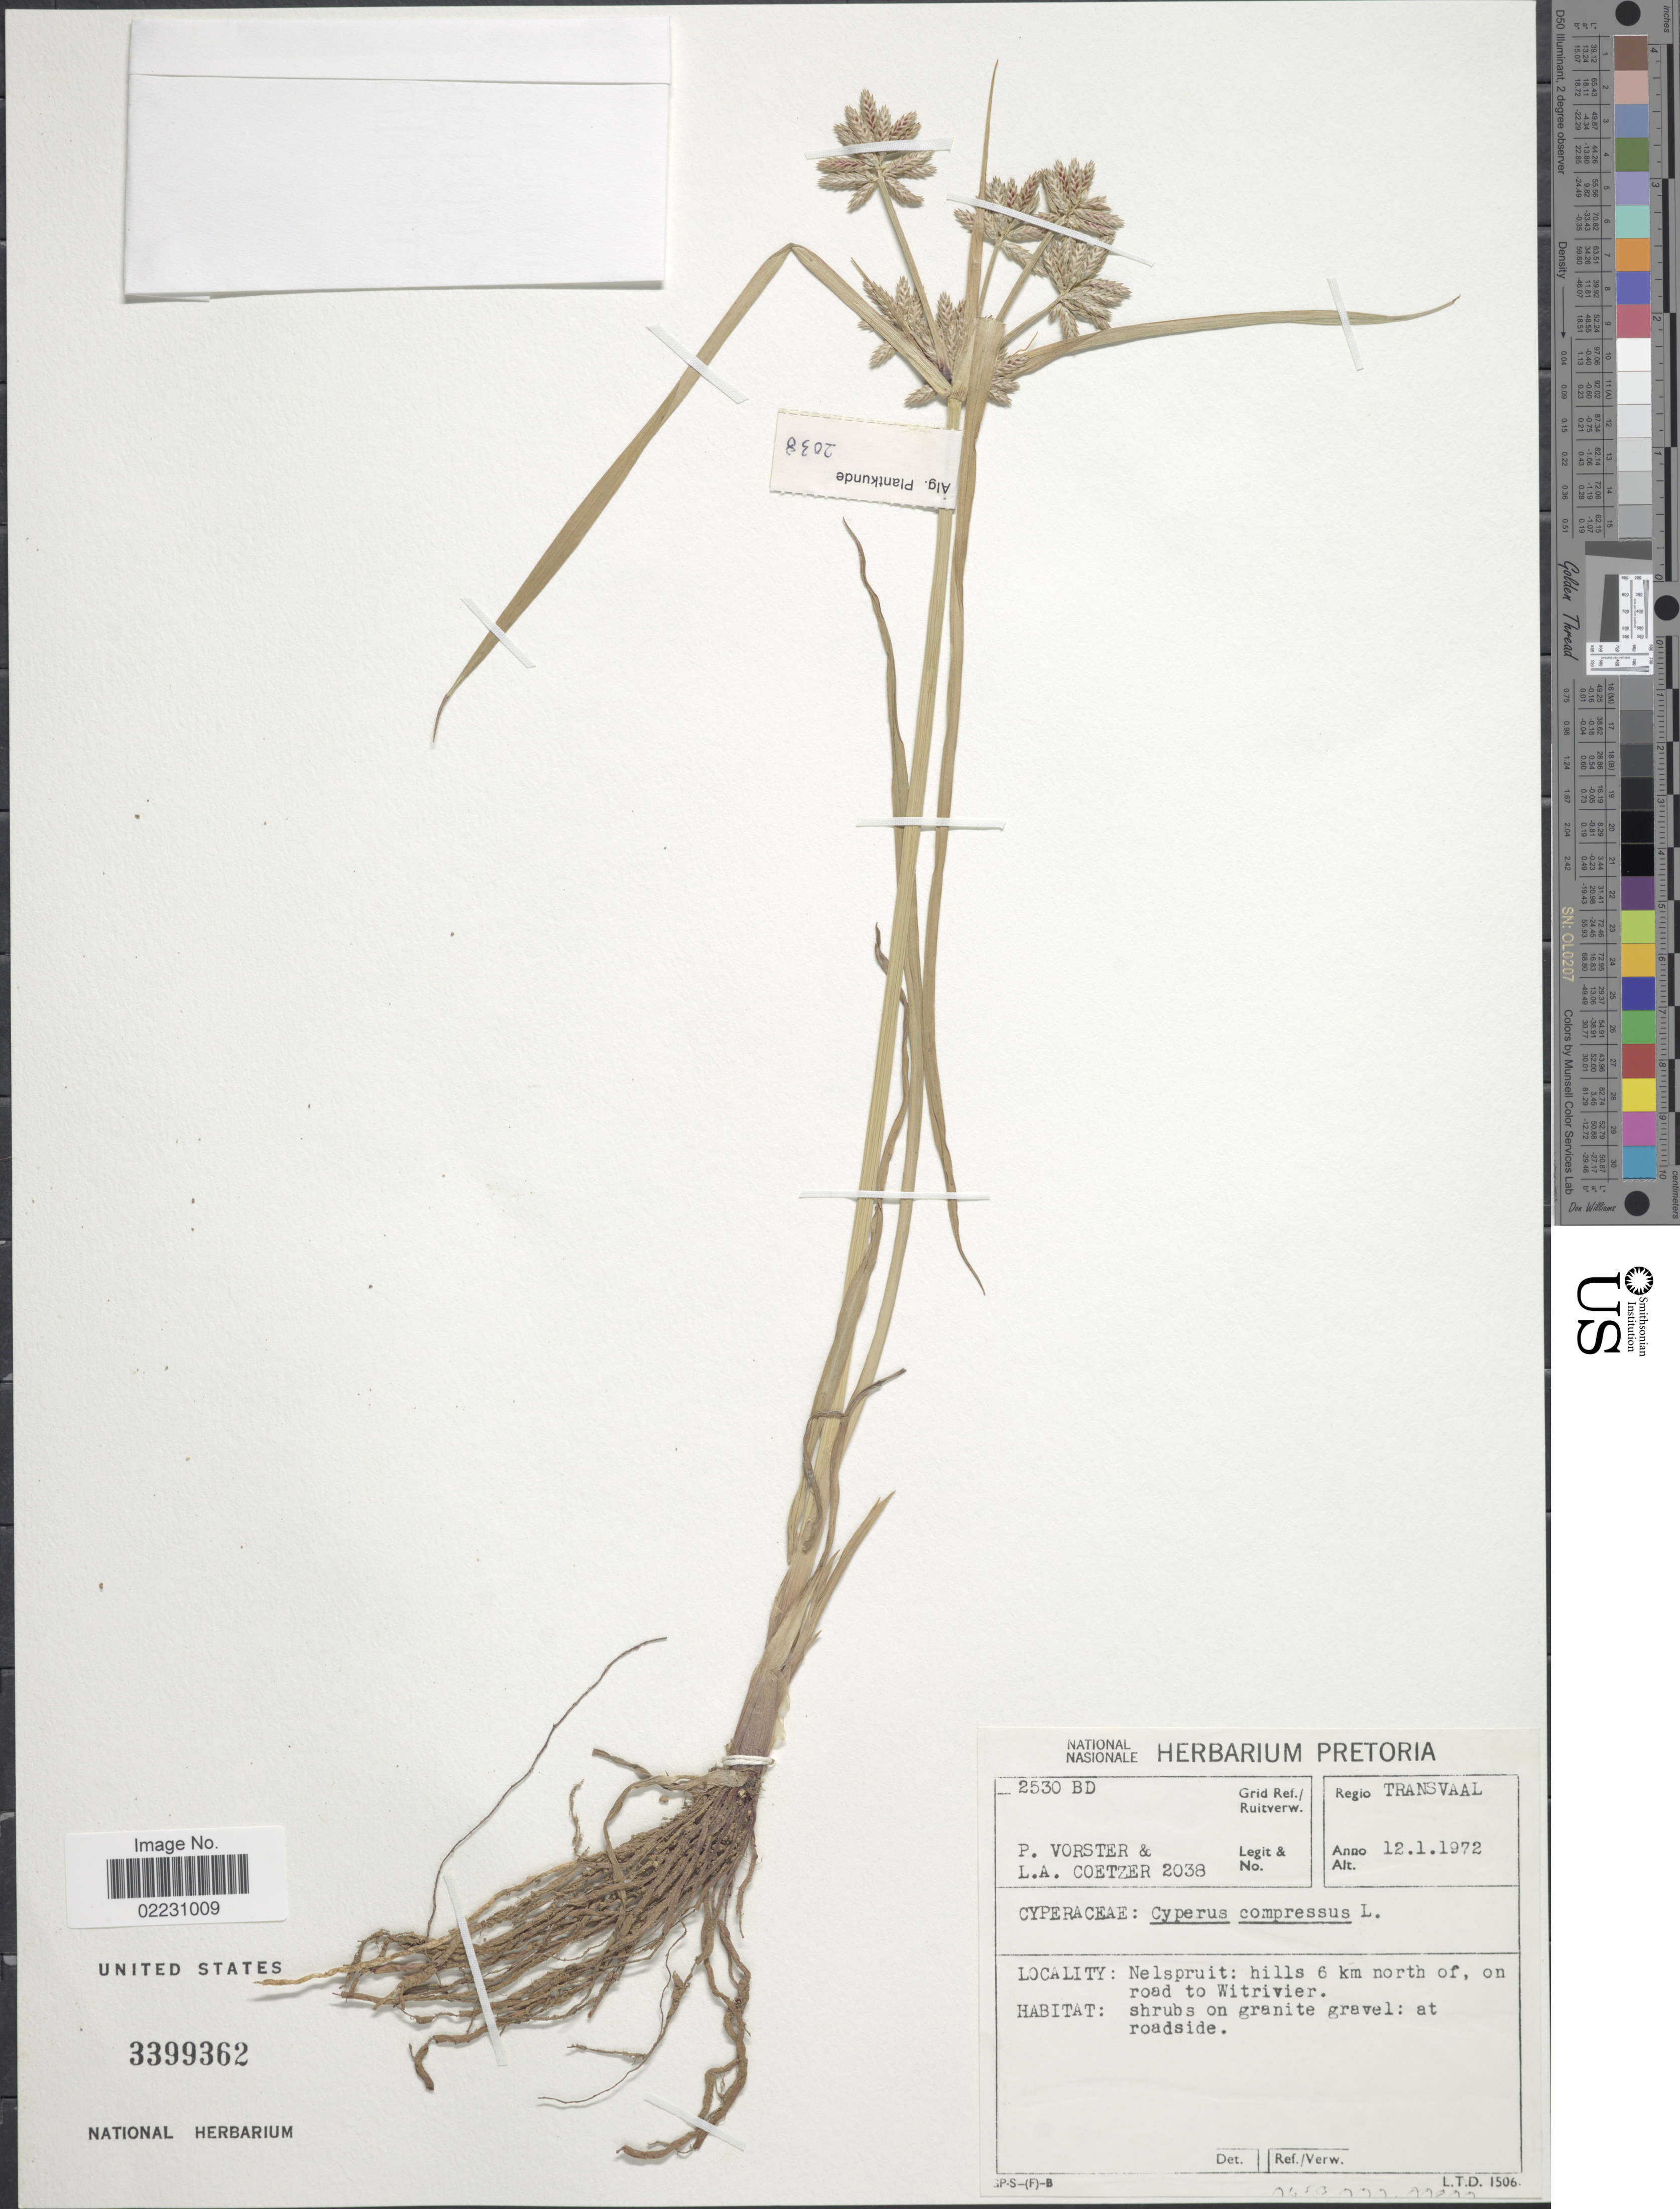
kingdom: Plantae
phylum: Tracheophyta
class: Liliopsida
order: Poales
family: Cyperaceae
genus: Cyperus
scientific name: Cyperus compressus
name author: L.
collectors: P. Vorster & L. Coetzer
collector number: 2038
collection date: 1972-01-12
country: South Africa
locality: Transvaal Nelspruit: hills 6 km north of, on road to Witrivier.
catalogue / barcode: US 3399362